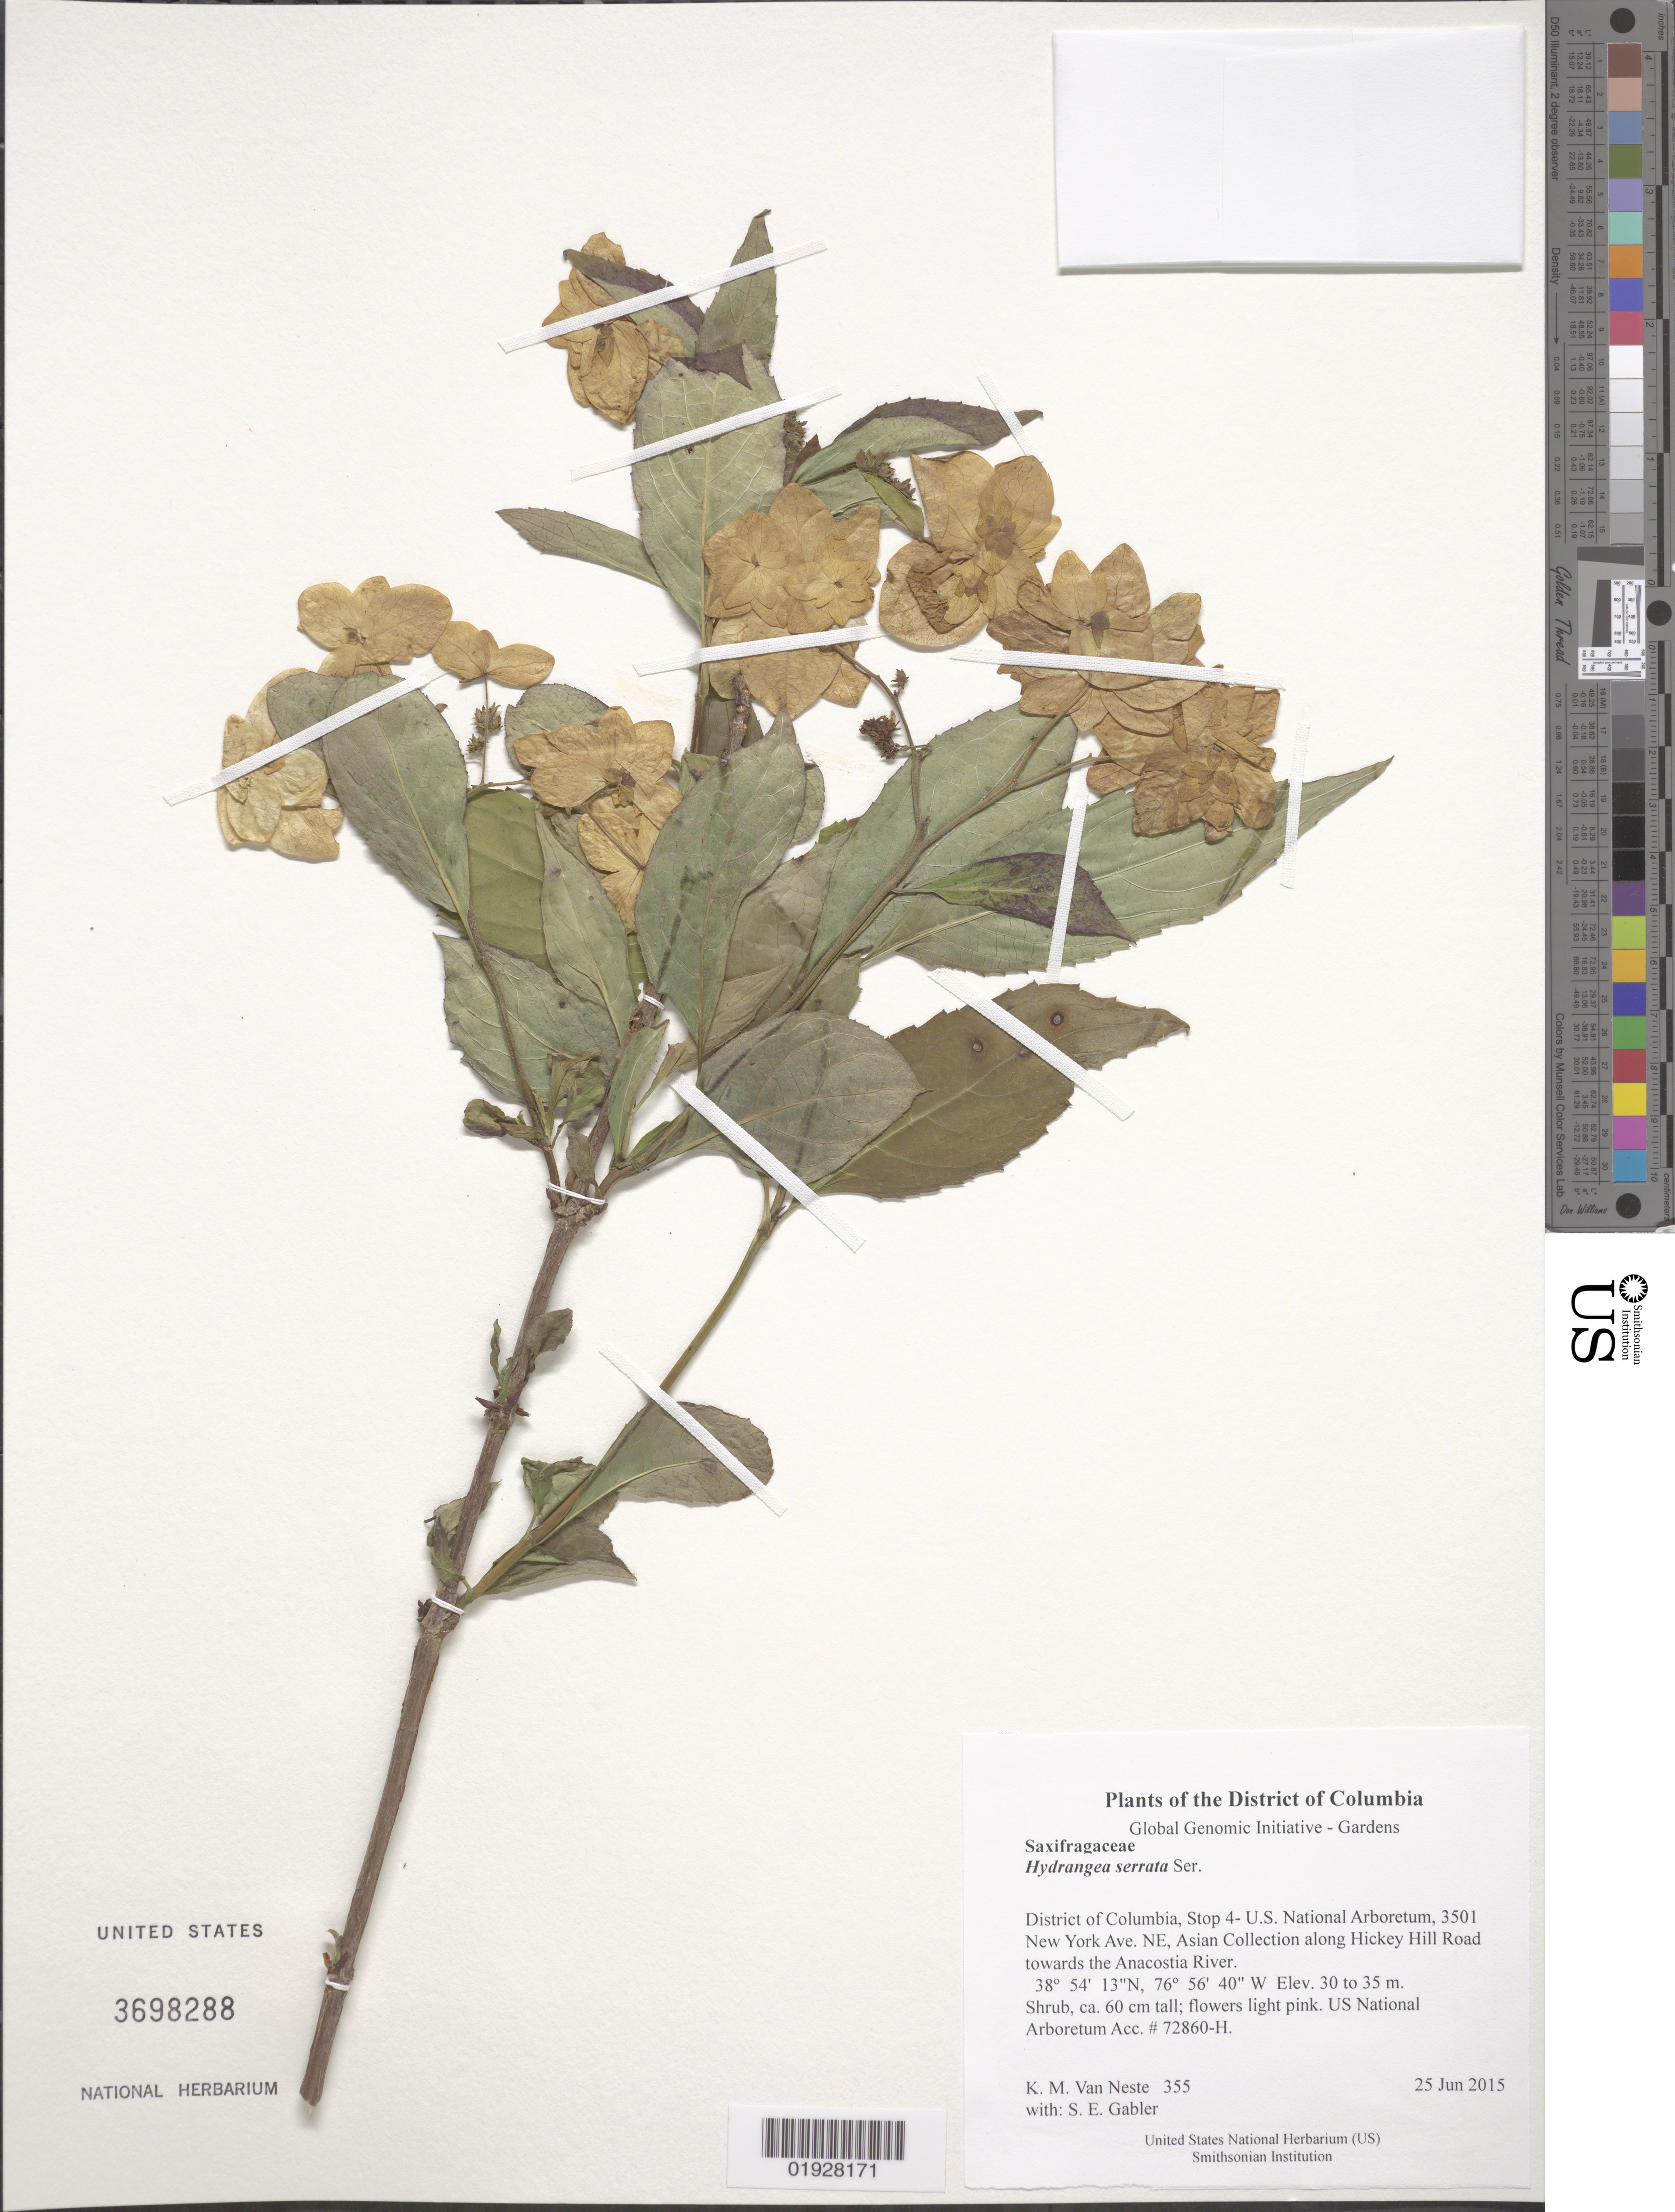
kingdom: Plantae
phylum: Tracheophyta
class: Magnoliopsida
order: Cornales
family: Hydrangeaceae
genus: Hydrangea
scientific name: Hydrangea serrata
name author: (Thunb.) Ser.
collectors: K. M. Van Neste & S. E. Gabler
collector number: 355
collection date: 2015-06-25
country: United States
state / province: District of Columbia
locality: Stop 4- U.S. National Arboretum, 3501 New York Ave. NE, Asian Collection along Hickey Hill Road towards the Anacostia River.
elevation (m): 30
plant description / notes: Hydrangea serrata 'Kocho-shichidanka' NATIONAL ARBORETUM PROVENANCE INFO: USNA ACCESSION: 72860 RECEIVED: Hydrangea serrata 'Kochoshichidanka'plant6/15/2002 PROVENANCE CODE: G FULL PROVENANCE: from a cultivated plant not of known wild origin MISCELLANEOUS NOTES: ; 72859 72860 72861 72862 were all brought from Japan from one of Mark's calaborators--unknown.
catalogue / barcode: US 3698288